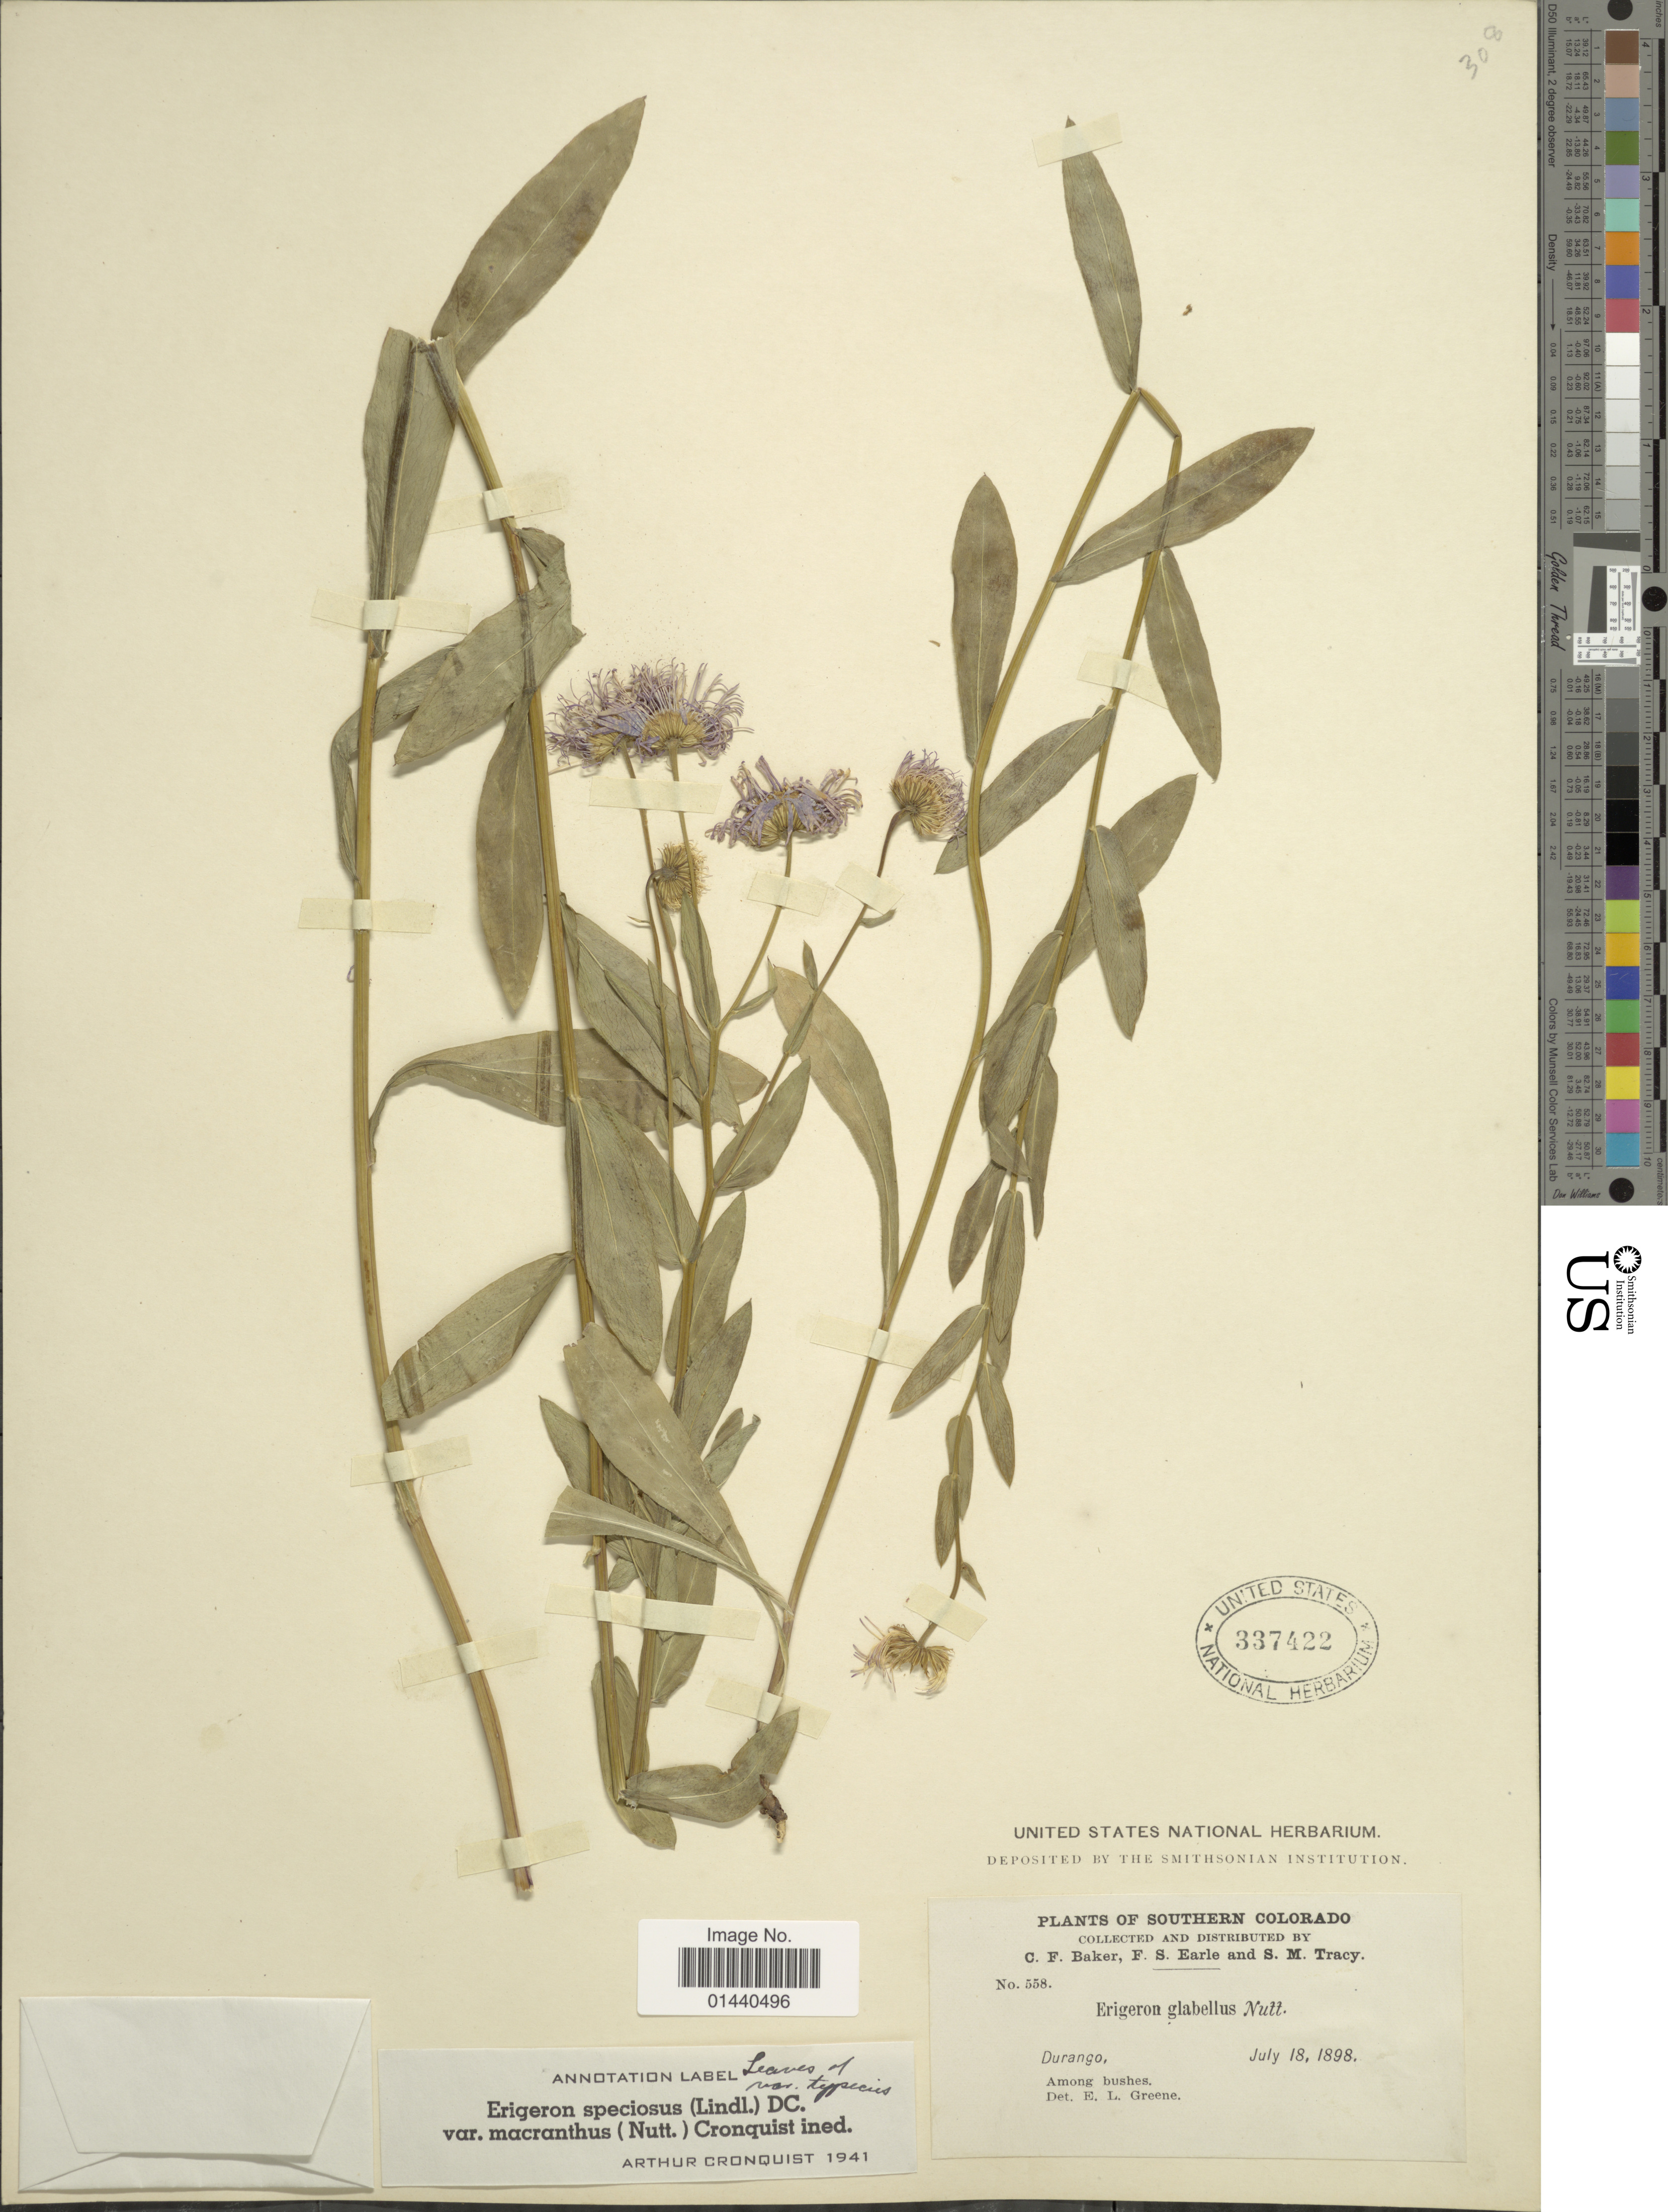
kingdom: Plantae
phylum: Tracheophyta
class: Magnoliopsida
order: Asterales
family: Asteraceae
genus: Erigeron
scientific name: Erigeron speciosus var. macranthus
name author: (Nutt.) Cronq.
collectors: C. F. Baker, F. S. Earle & S. M. Tracy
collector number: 558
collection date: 1898-07-18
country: United States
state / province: Colorado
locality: Southern Colorado. Durango.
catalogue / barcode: US 337422